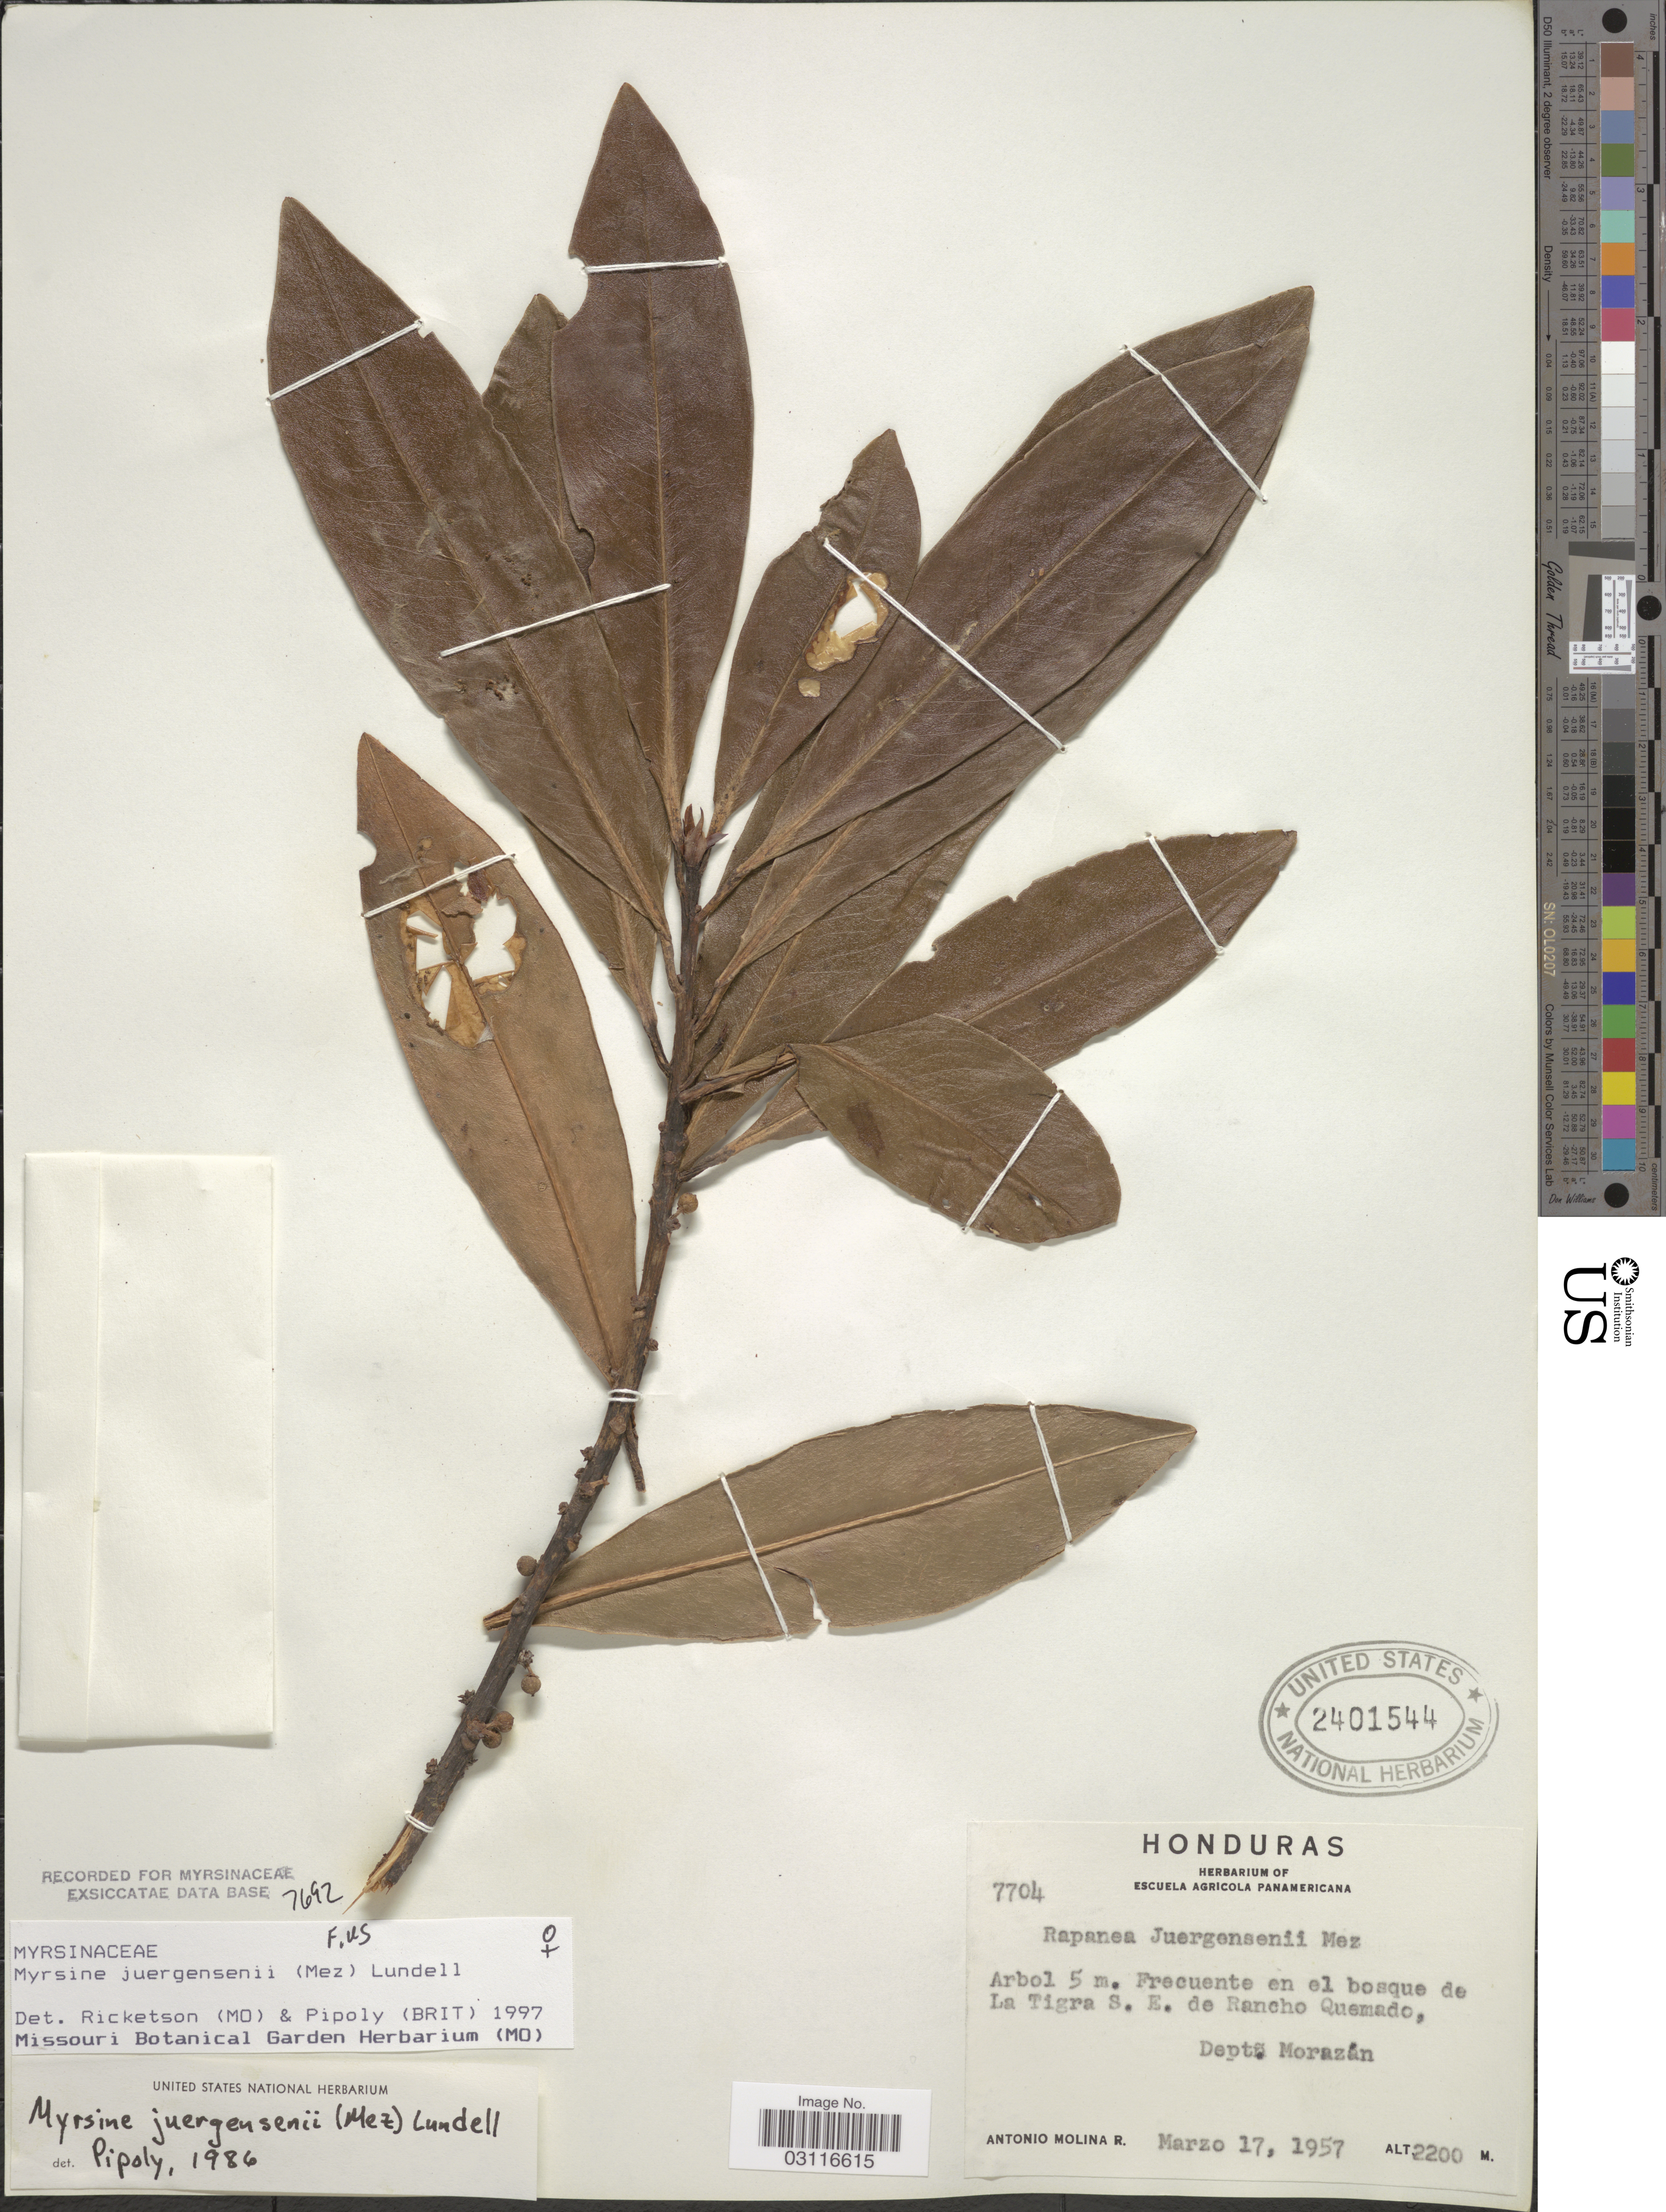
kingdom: Plantae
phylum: Tracheophyta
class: Magnoliopsida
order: Ericales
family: Primulaceae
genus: Myrsine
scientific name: Myrsine juergensenii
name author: (Mez) Lundell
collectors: A. Molina R.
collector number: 7704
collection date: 1957-03-17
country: Honduras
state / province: Fco. Morazán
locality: Frecuente en el bosque de La Tigra S. E. de Rancho Quemado, Dept. Morazán.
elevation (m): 2200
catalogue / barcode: US 2401544